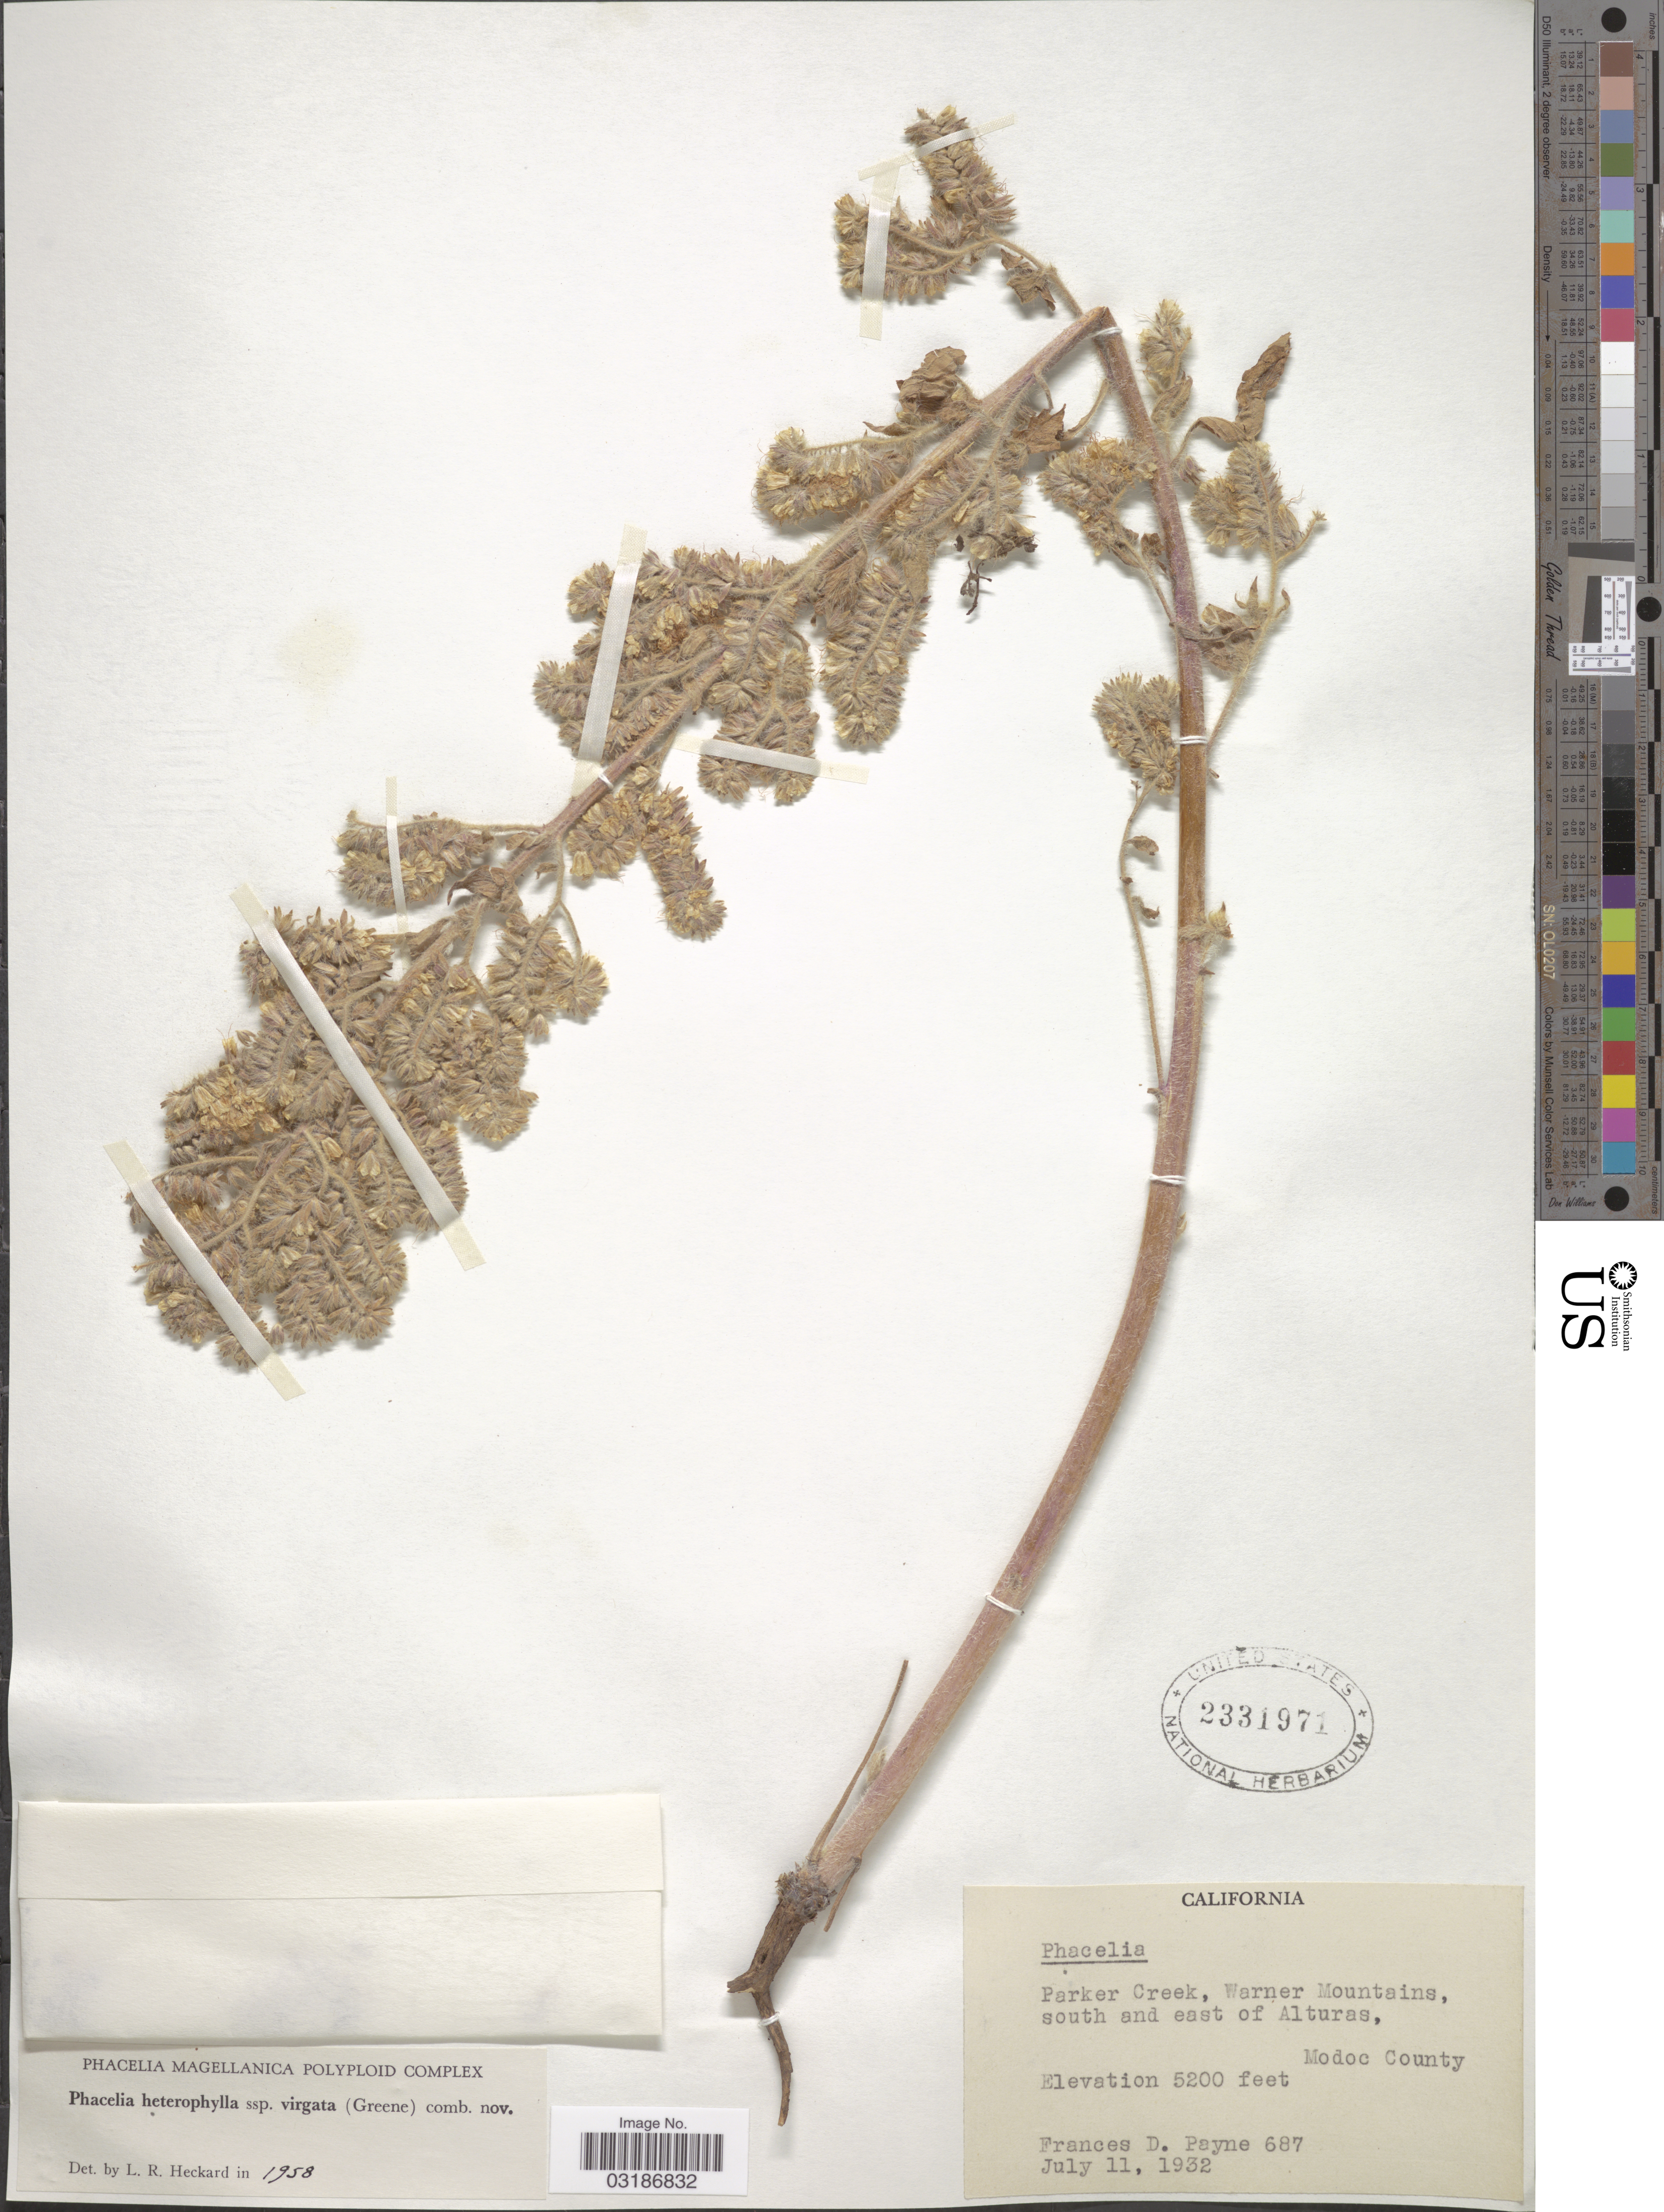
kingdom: Plantae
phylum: Tracheophyta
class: Magnoliopsida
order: Boraginales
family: Hydrophyllaceae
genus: Phacelia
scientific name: Phacelia heterophylla subsp. virgata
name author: (Greene) Heckard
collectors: F. Payne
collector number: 687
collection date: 1932-07-11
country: United States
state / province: California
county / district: Modoc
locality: Parker Creek, Warner Mountains, south and east of Alturas, Modoc County.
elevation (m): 1585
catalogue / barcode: US 2331971